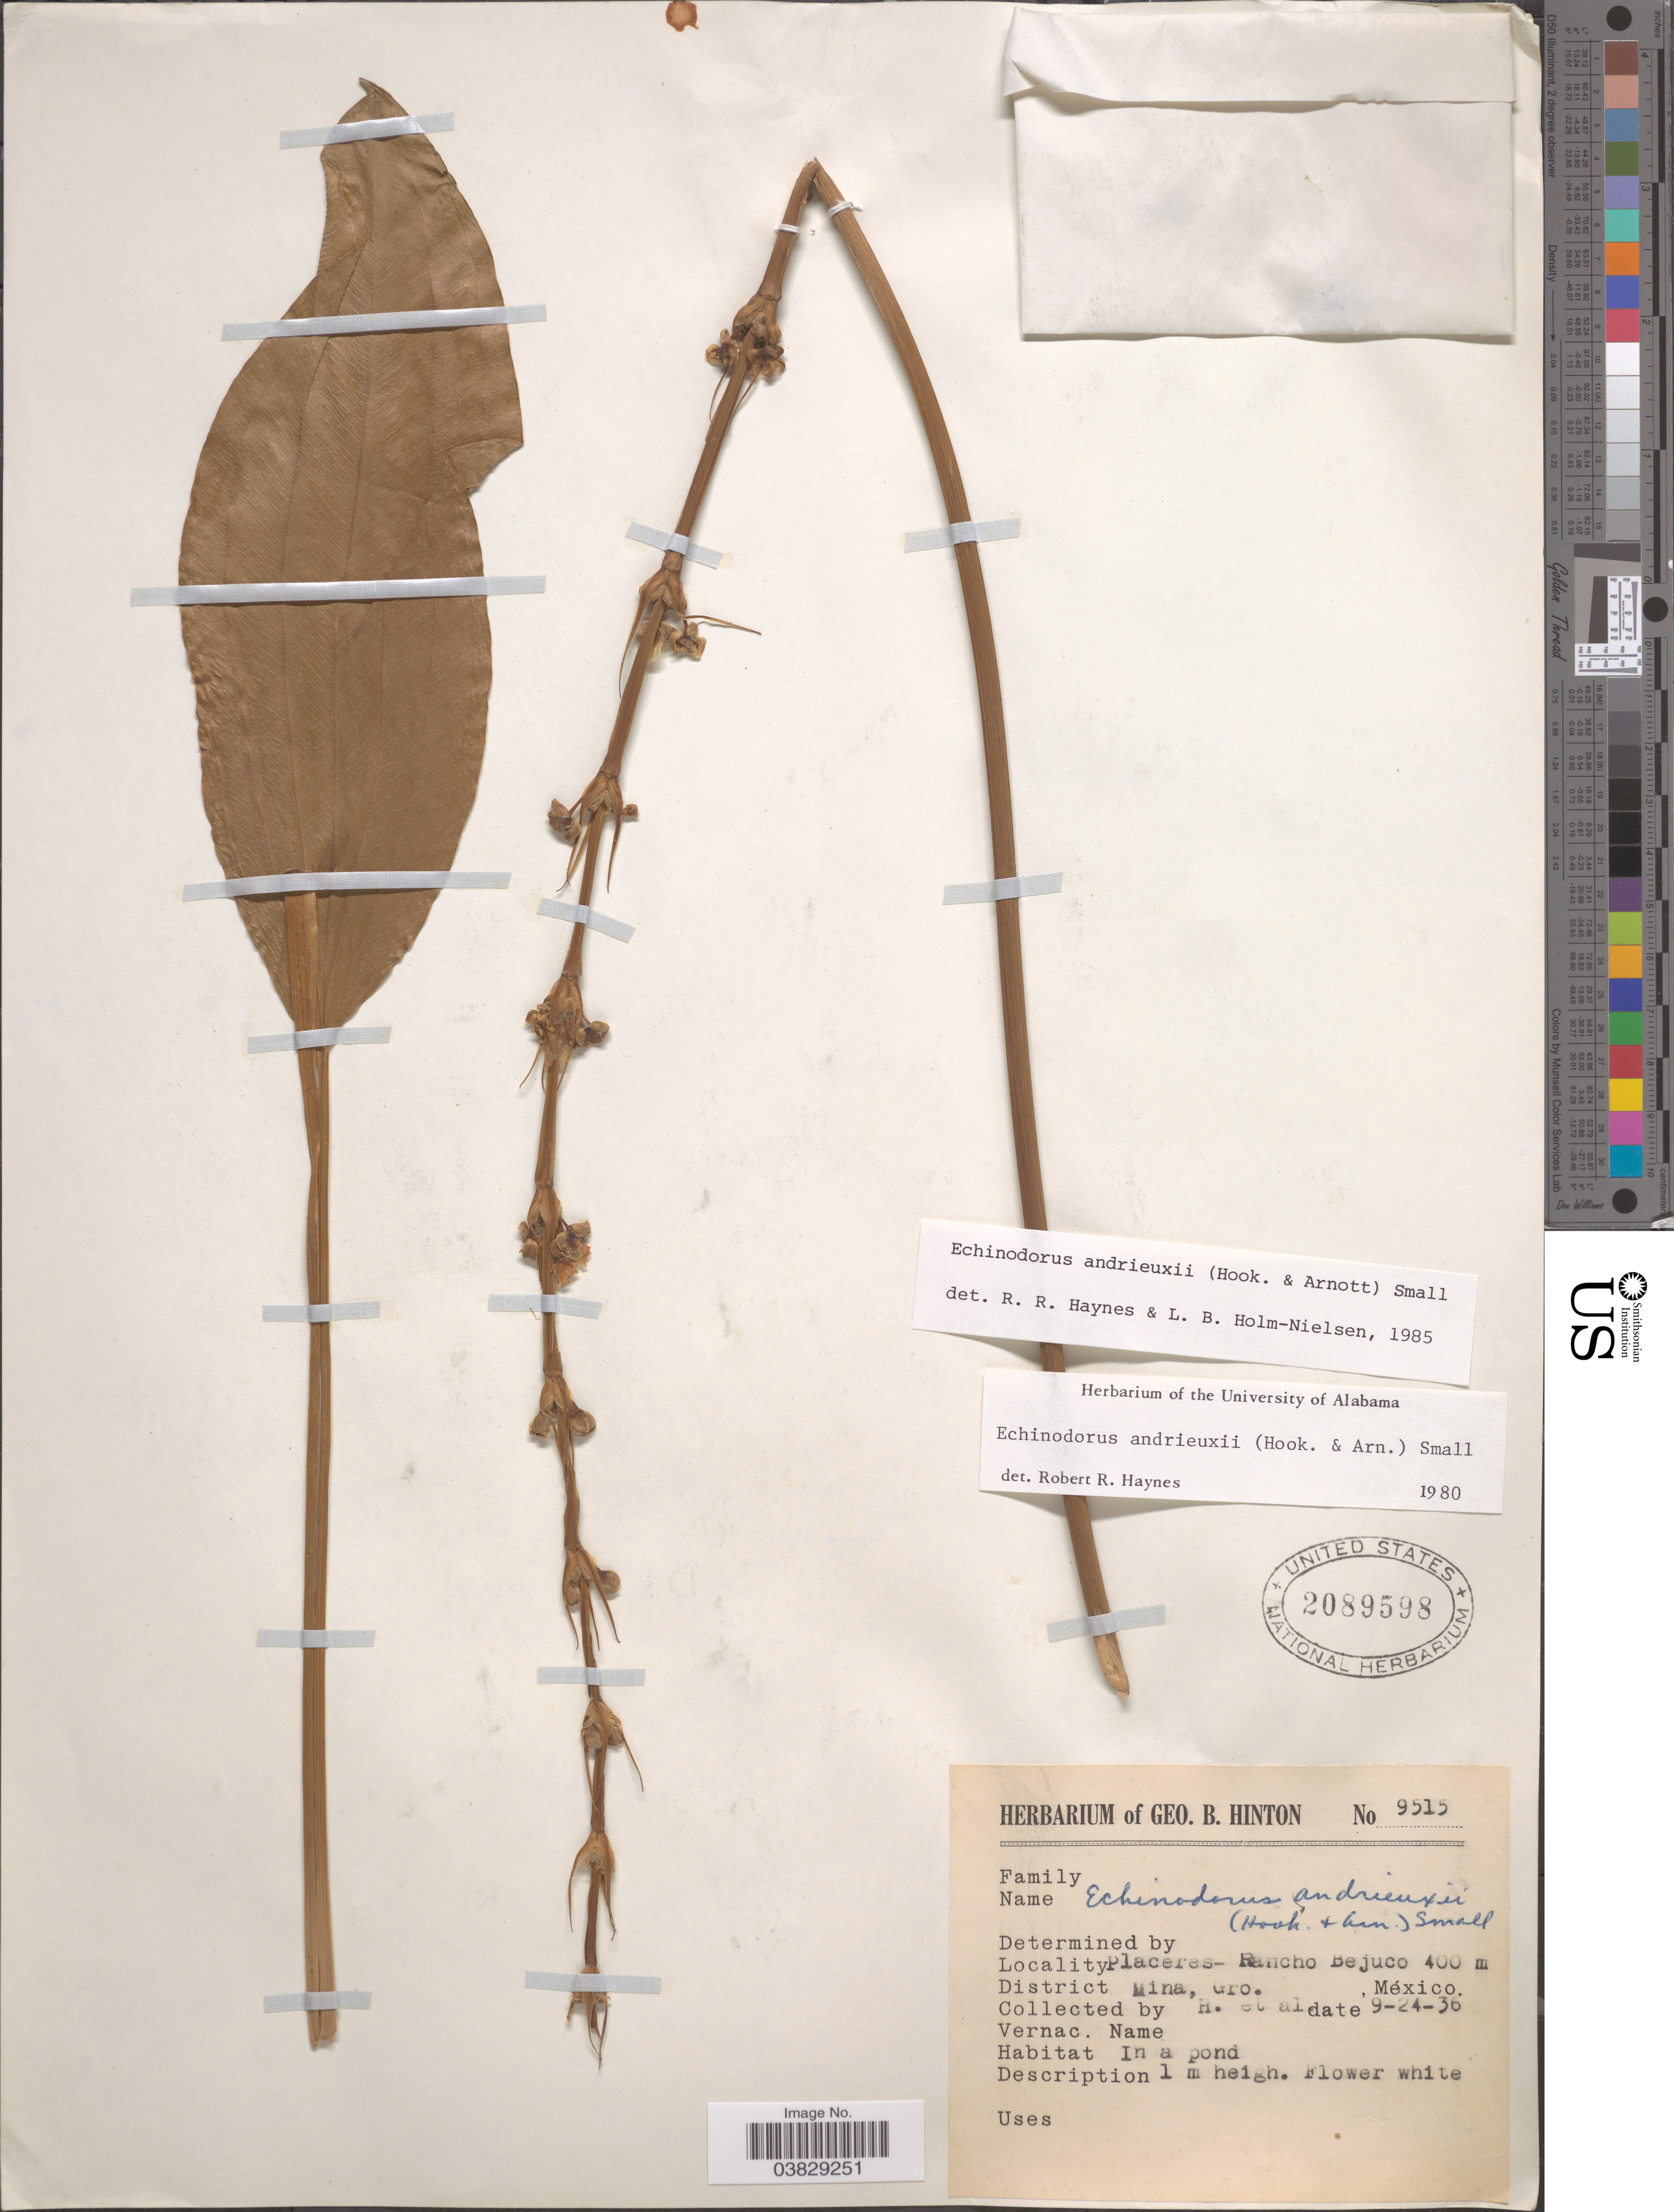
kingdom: Plantae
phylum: Tracheophyta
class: Liliopsida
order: Alismatales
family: Alismataceae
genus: Echinodorus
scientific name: Echinodorus andrieuxii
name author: (Hook. & Arn.) Small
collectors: G. B. Hinton & et al.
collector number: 9515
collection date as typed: Transcribed d/m/y: 24/9/36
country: Mexico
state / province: Guerrero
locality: Placeres- Rancho Bejuco. District Mina.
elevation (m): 400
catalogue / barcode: US 2089598